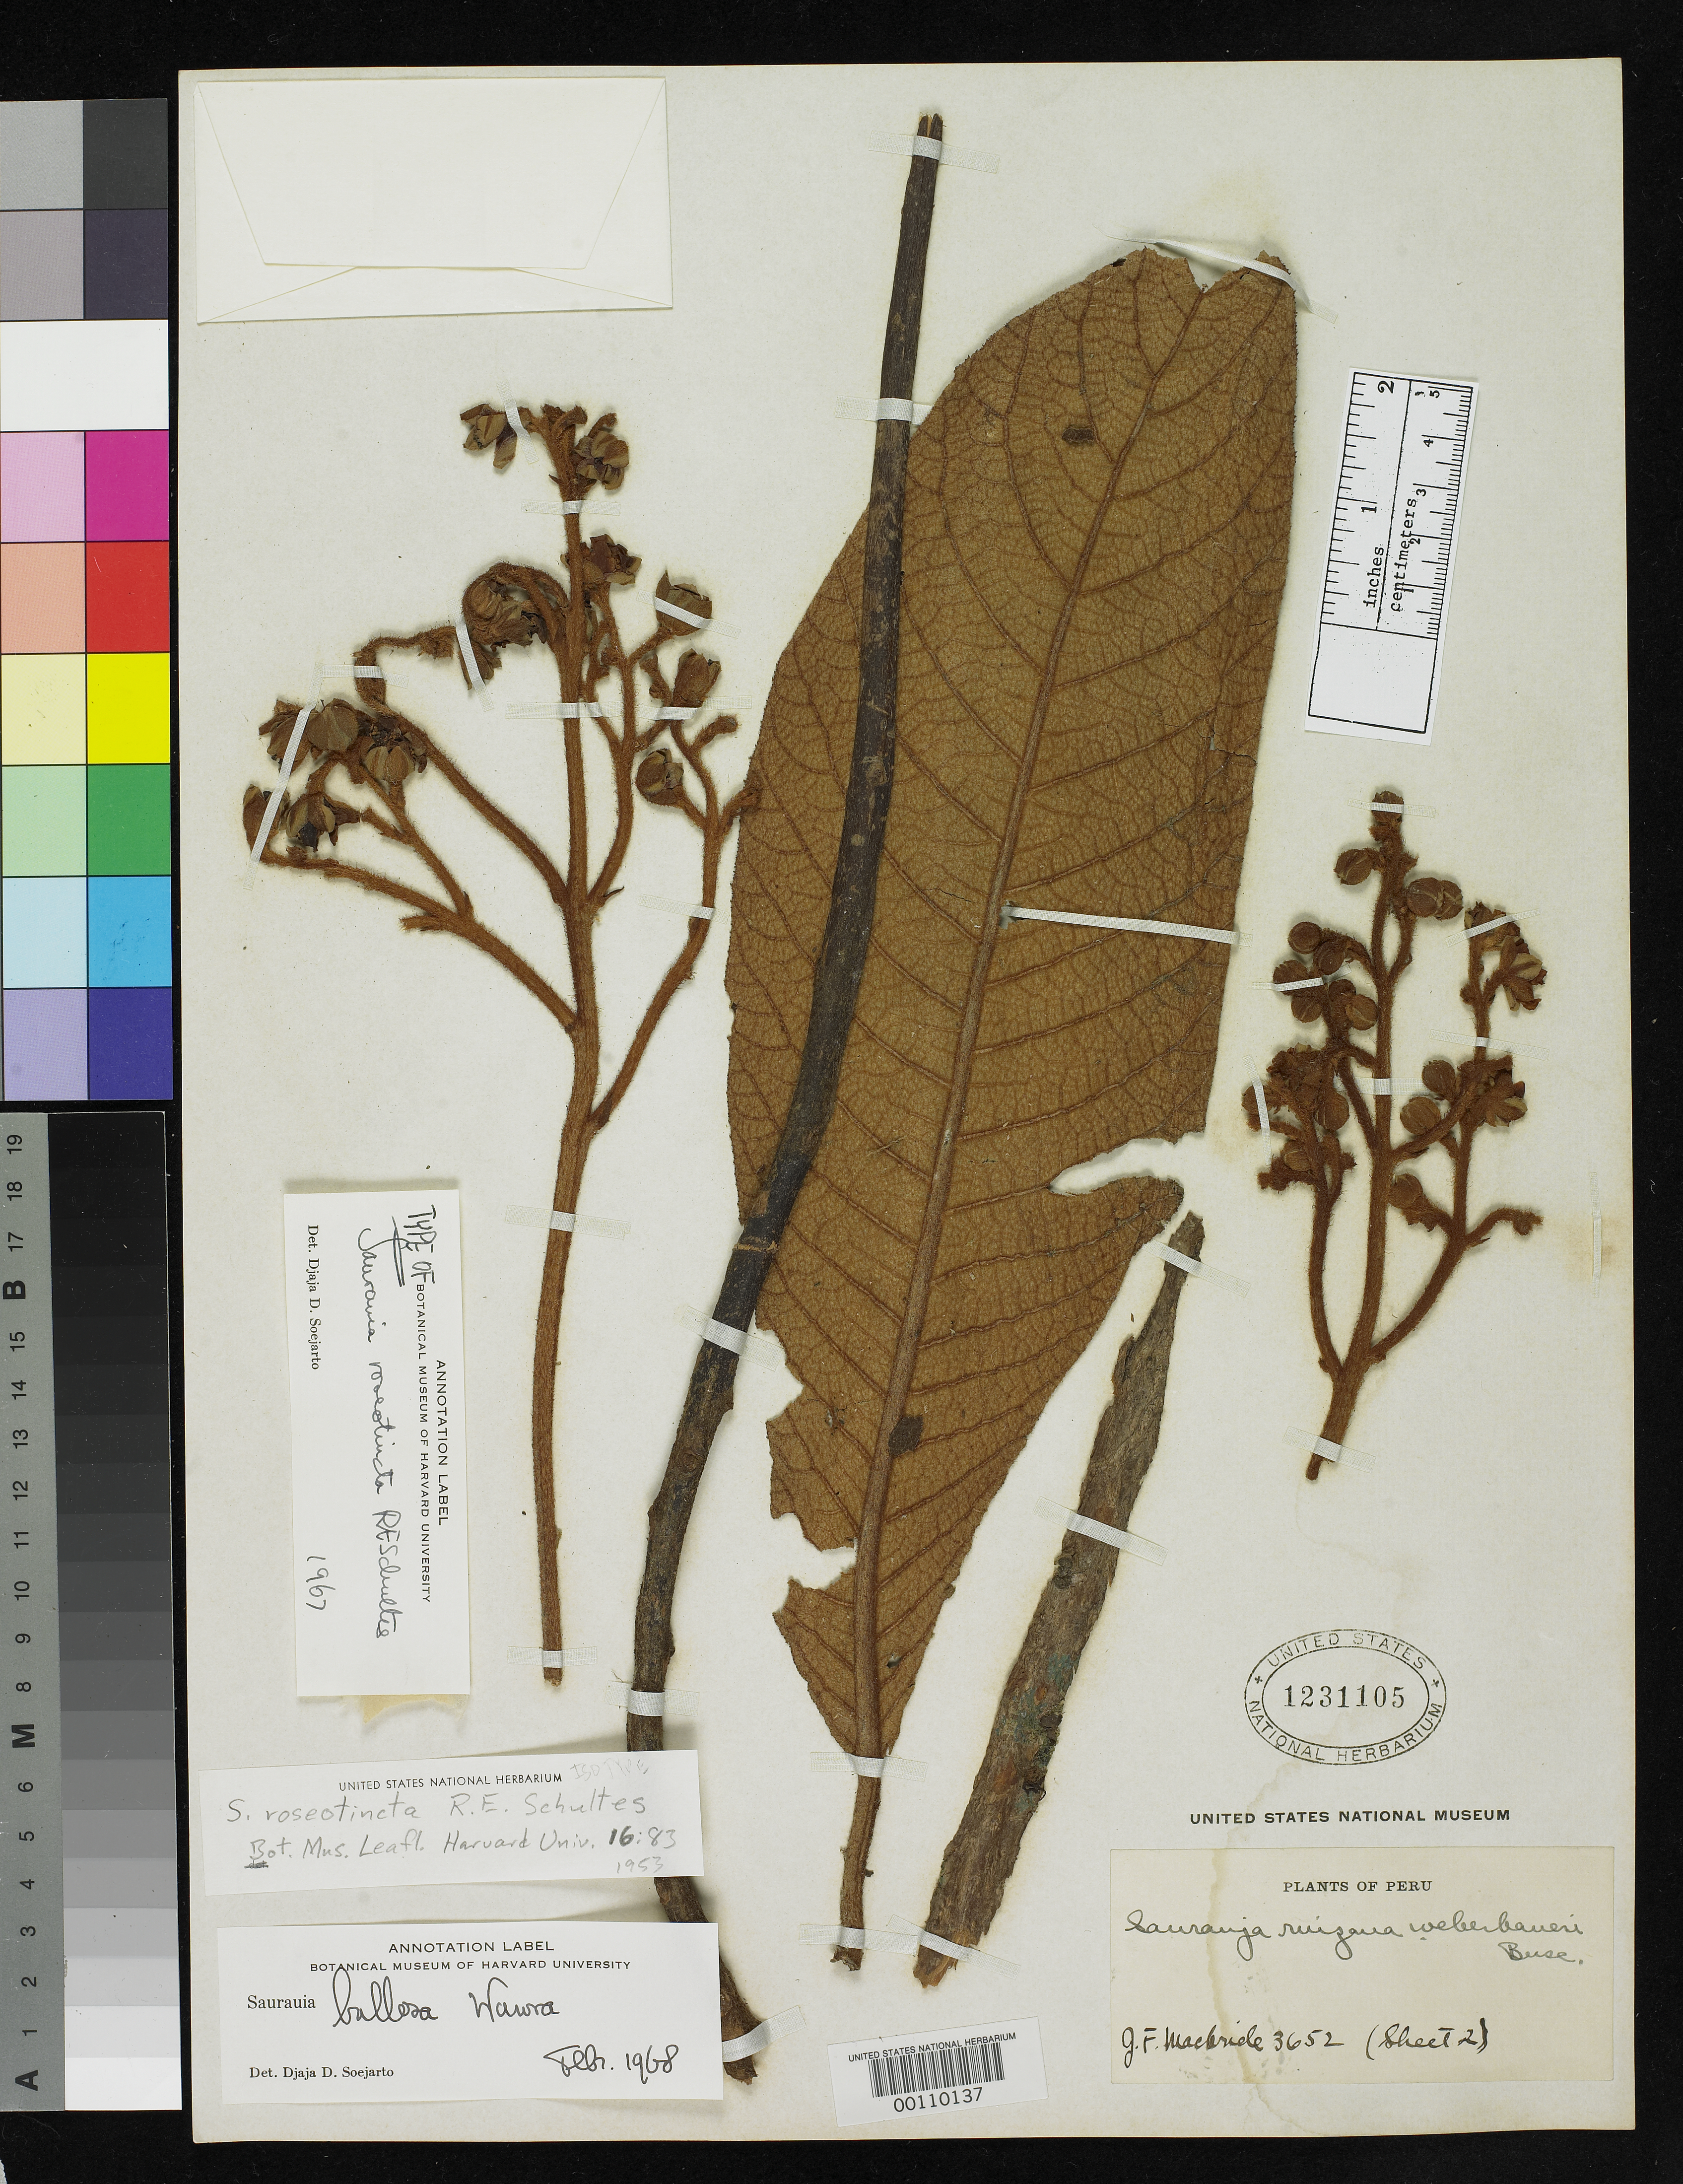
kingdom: Plantae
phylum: Tracheophyta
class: Magnoliopsida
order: Ericales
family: Actinidiaceae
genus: Saurauia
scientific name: Saurauia roseotincta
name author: R.E. Schult.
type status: Isotype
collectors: J. F. Macbride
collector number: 3652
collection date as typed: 12 May 1923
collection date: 1923-05-12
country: Peru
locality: Chaglla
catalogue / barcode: US 1231105